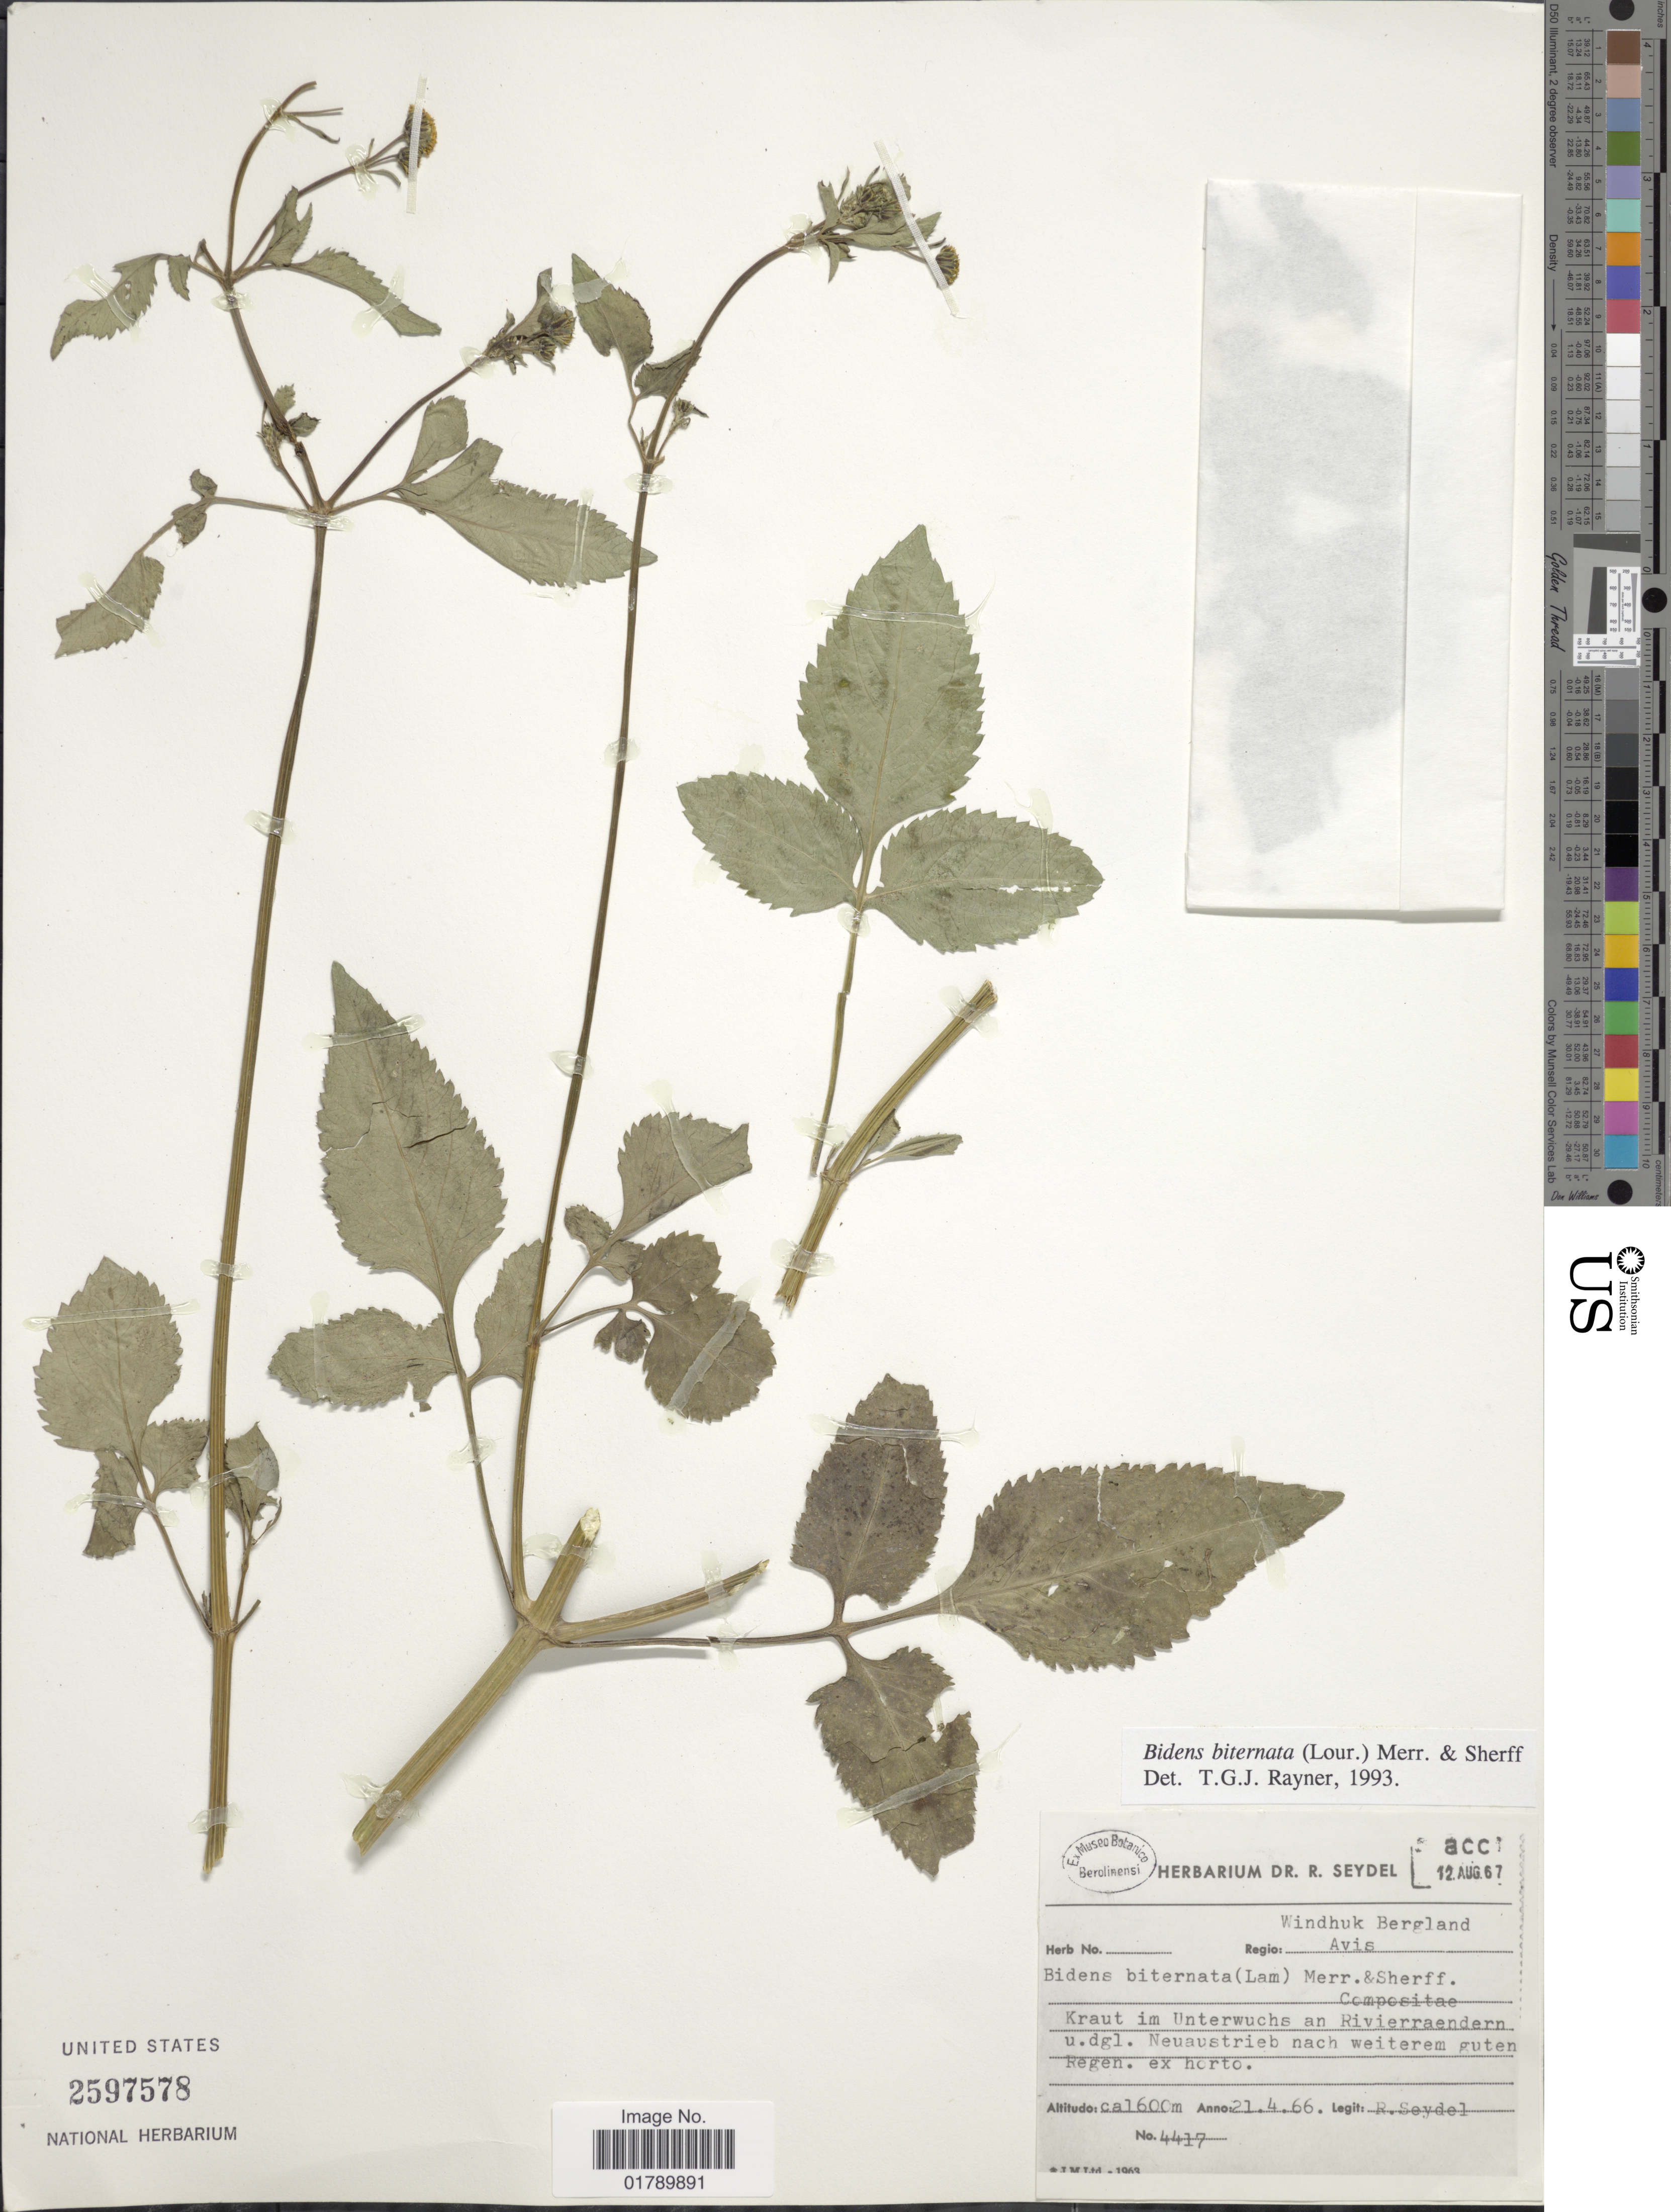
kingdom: Plantae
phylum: Tracheophyta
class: Magnoliopsida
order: Asterales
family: Asteraceae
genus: Bidens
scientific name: Bidens biternata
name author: (Lour.) Merr. & Sherff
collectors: R. Seydel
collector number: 4417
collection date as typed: Transcribed d/m/y: 21/4/66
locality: Kraut im Unterwuchs an Rivierraendern. u dgl. Neuaustrieb nach weiterem guten Regen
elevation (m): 1600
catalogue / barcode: US 2597578